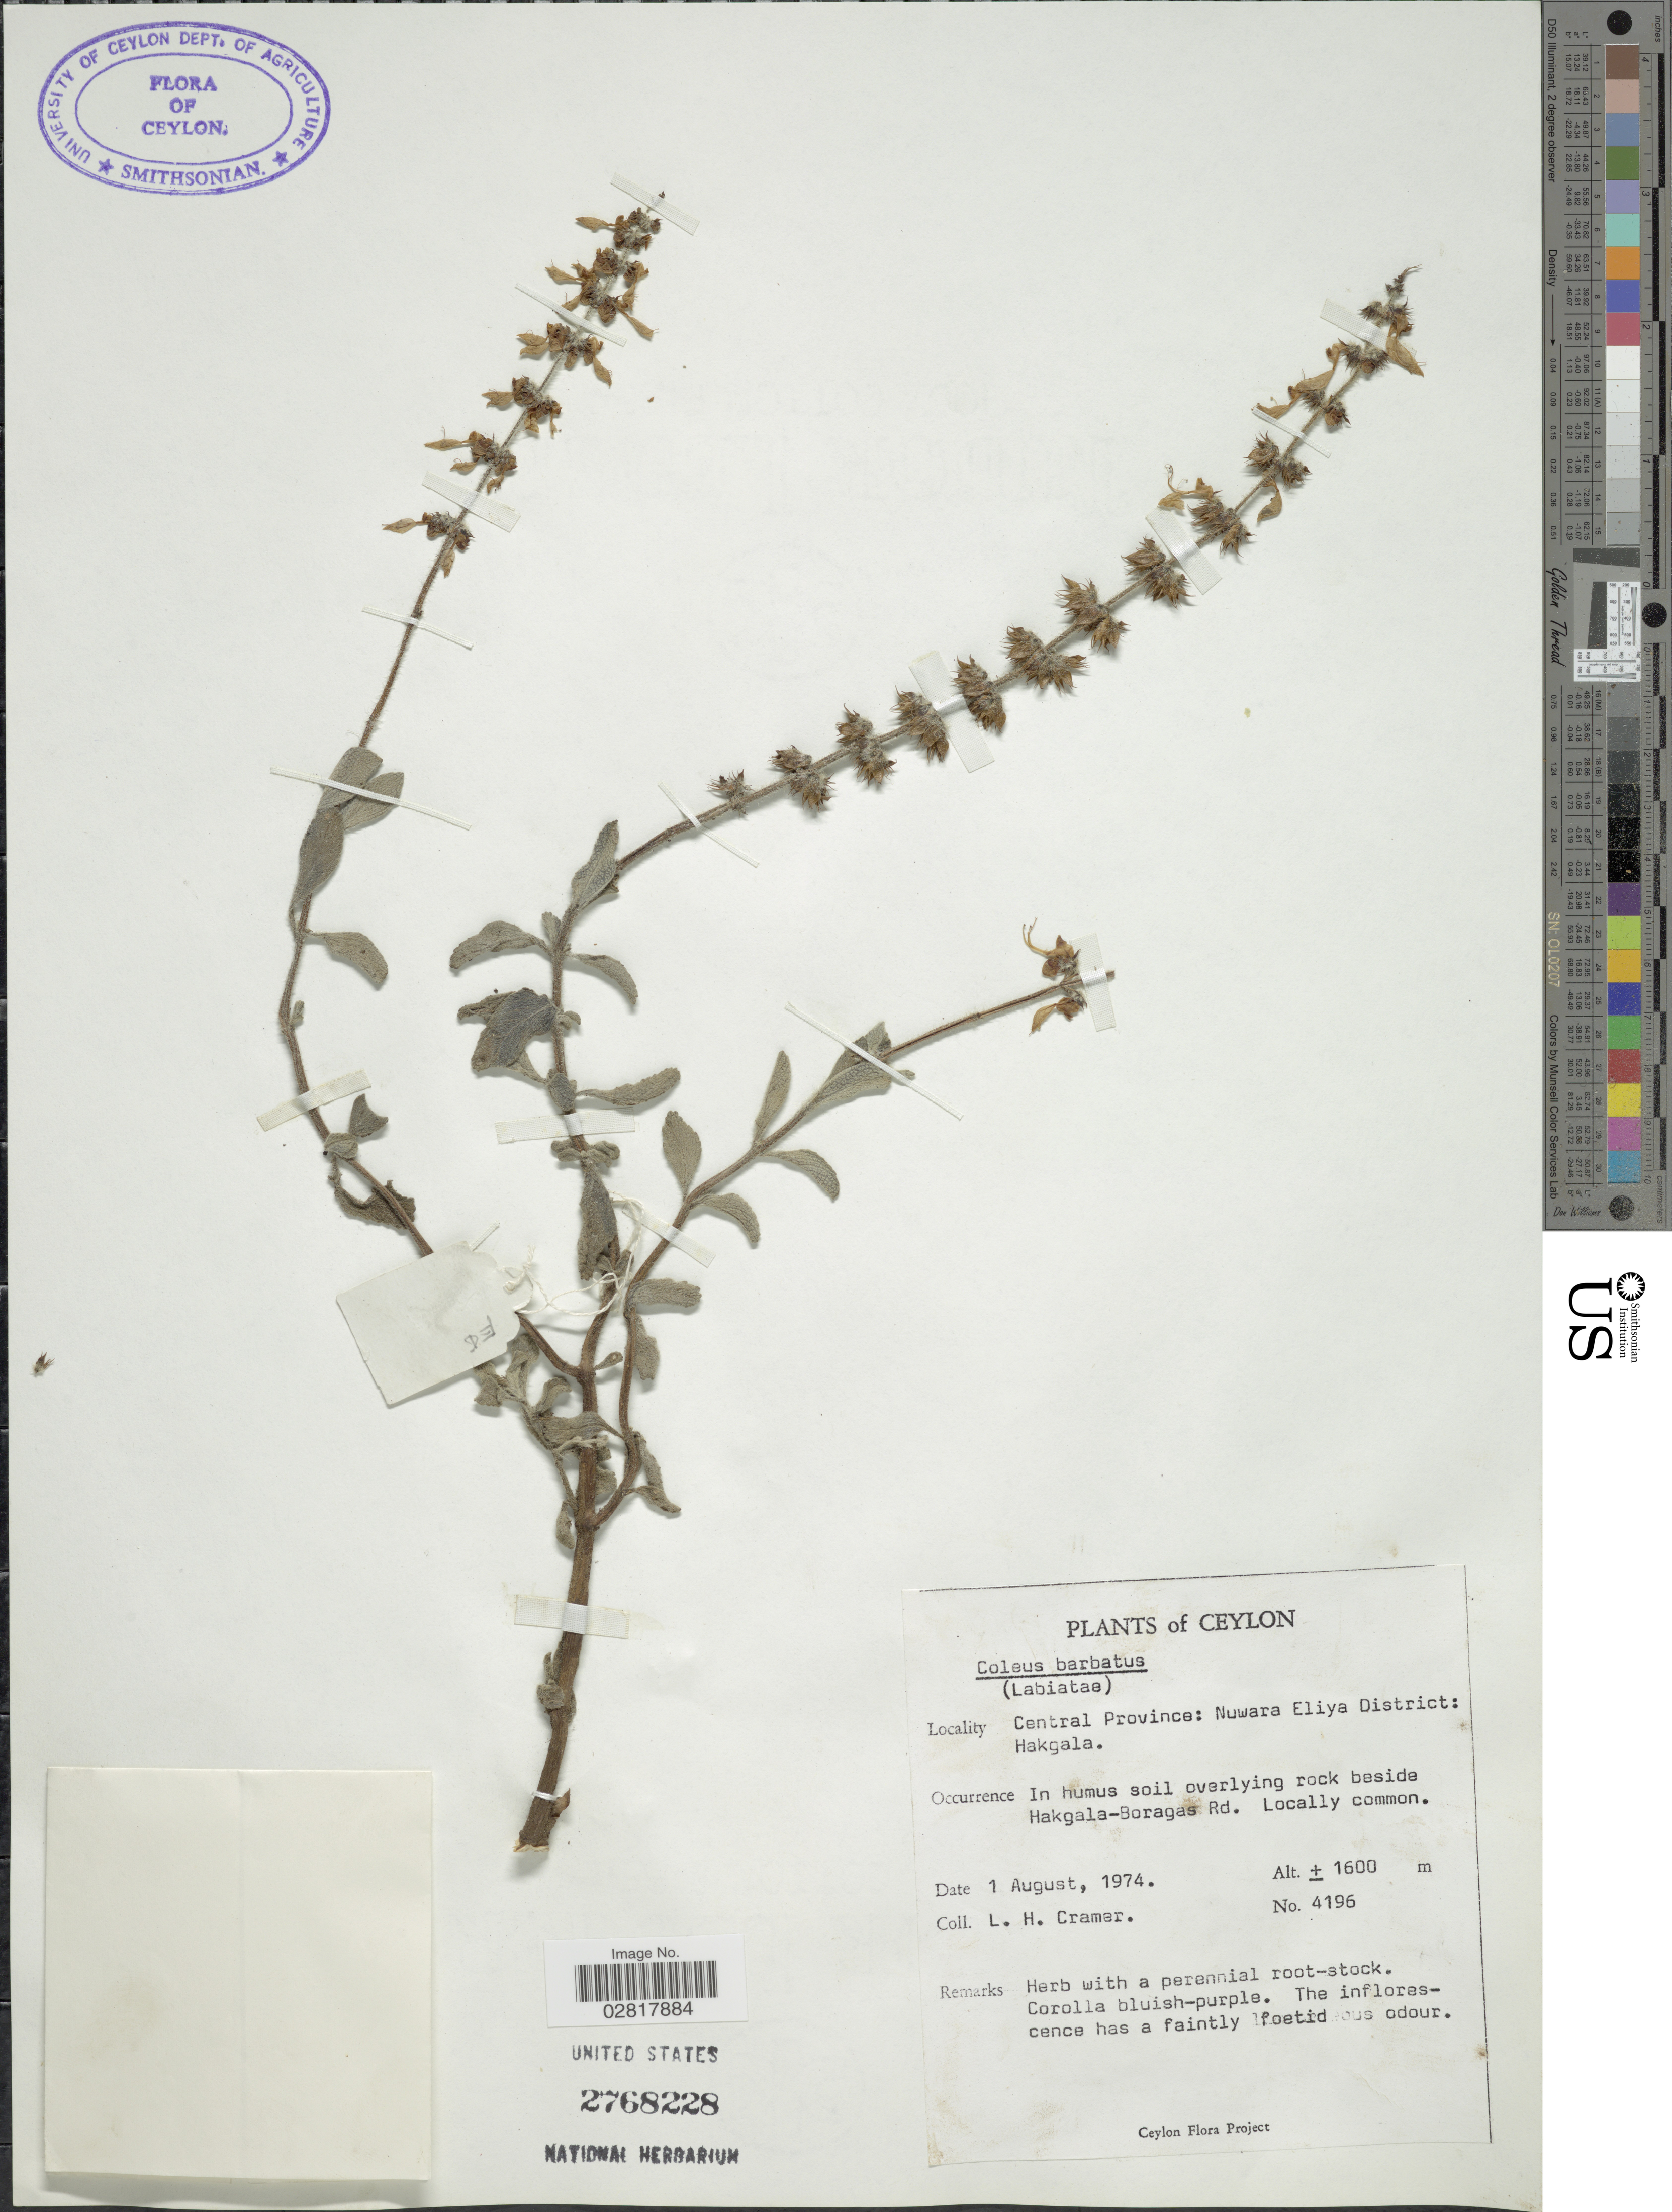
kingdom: Plantae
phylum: Tracheophyta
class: Magnoliopsida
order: Lamiales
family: Lamiaceae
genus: Plectranthus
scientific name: Plectranthus barbatus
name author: Andrews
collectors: L. H. Cramer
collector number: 4196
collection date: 1974-08-01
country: Sri Lanka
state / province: Central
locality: Ceylon. Nuwara Eliya District: Hakgala. Hakgala- Boragas Rd.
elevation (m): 1600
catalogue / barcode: US 2768228